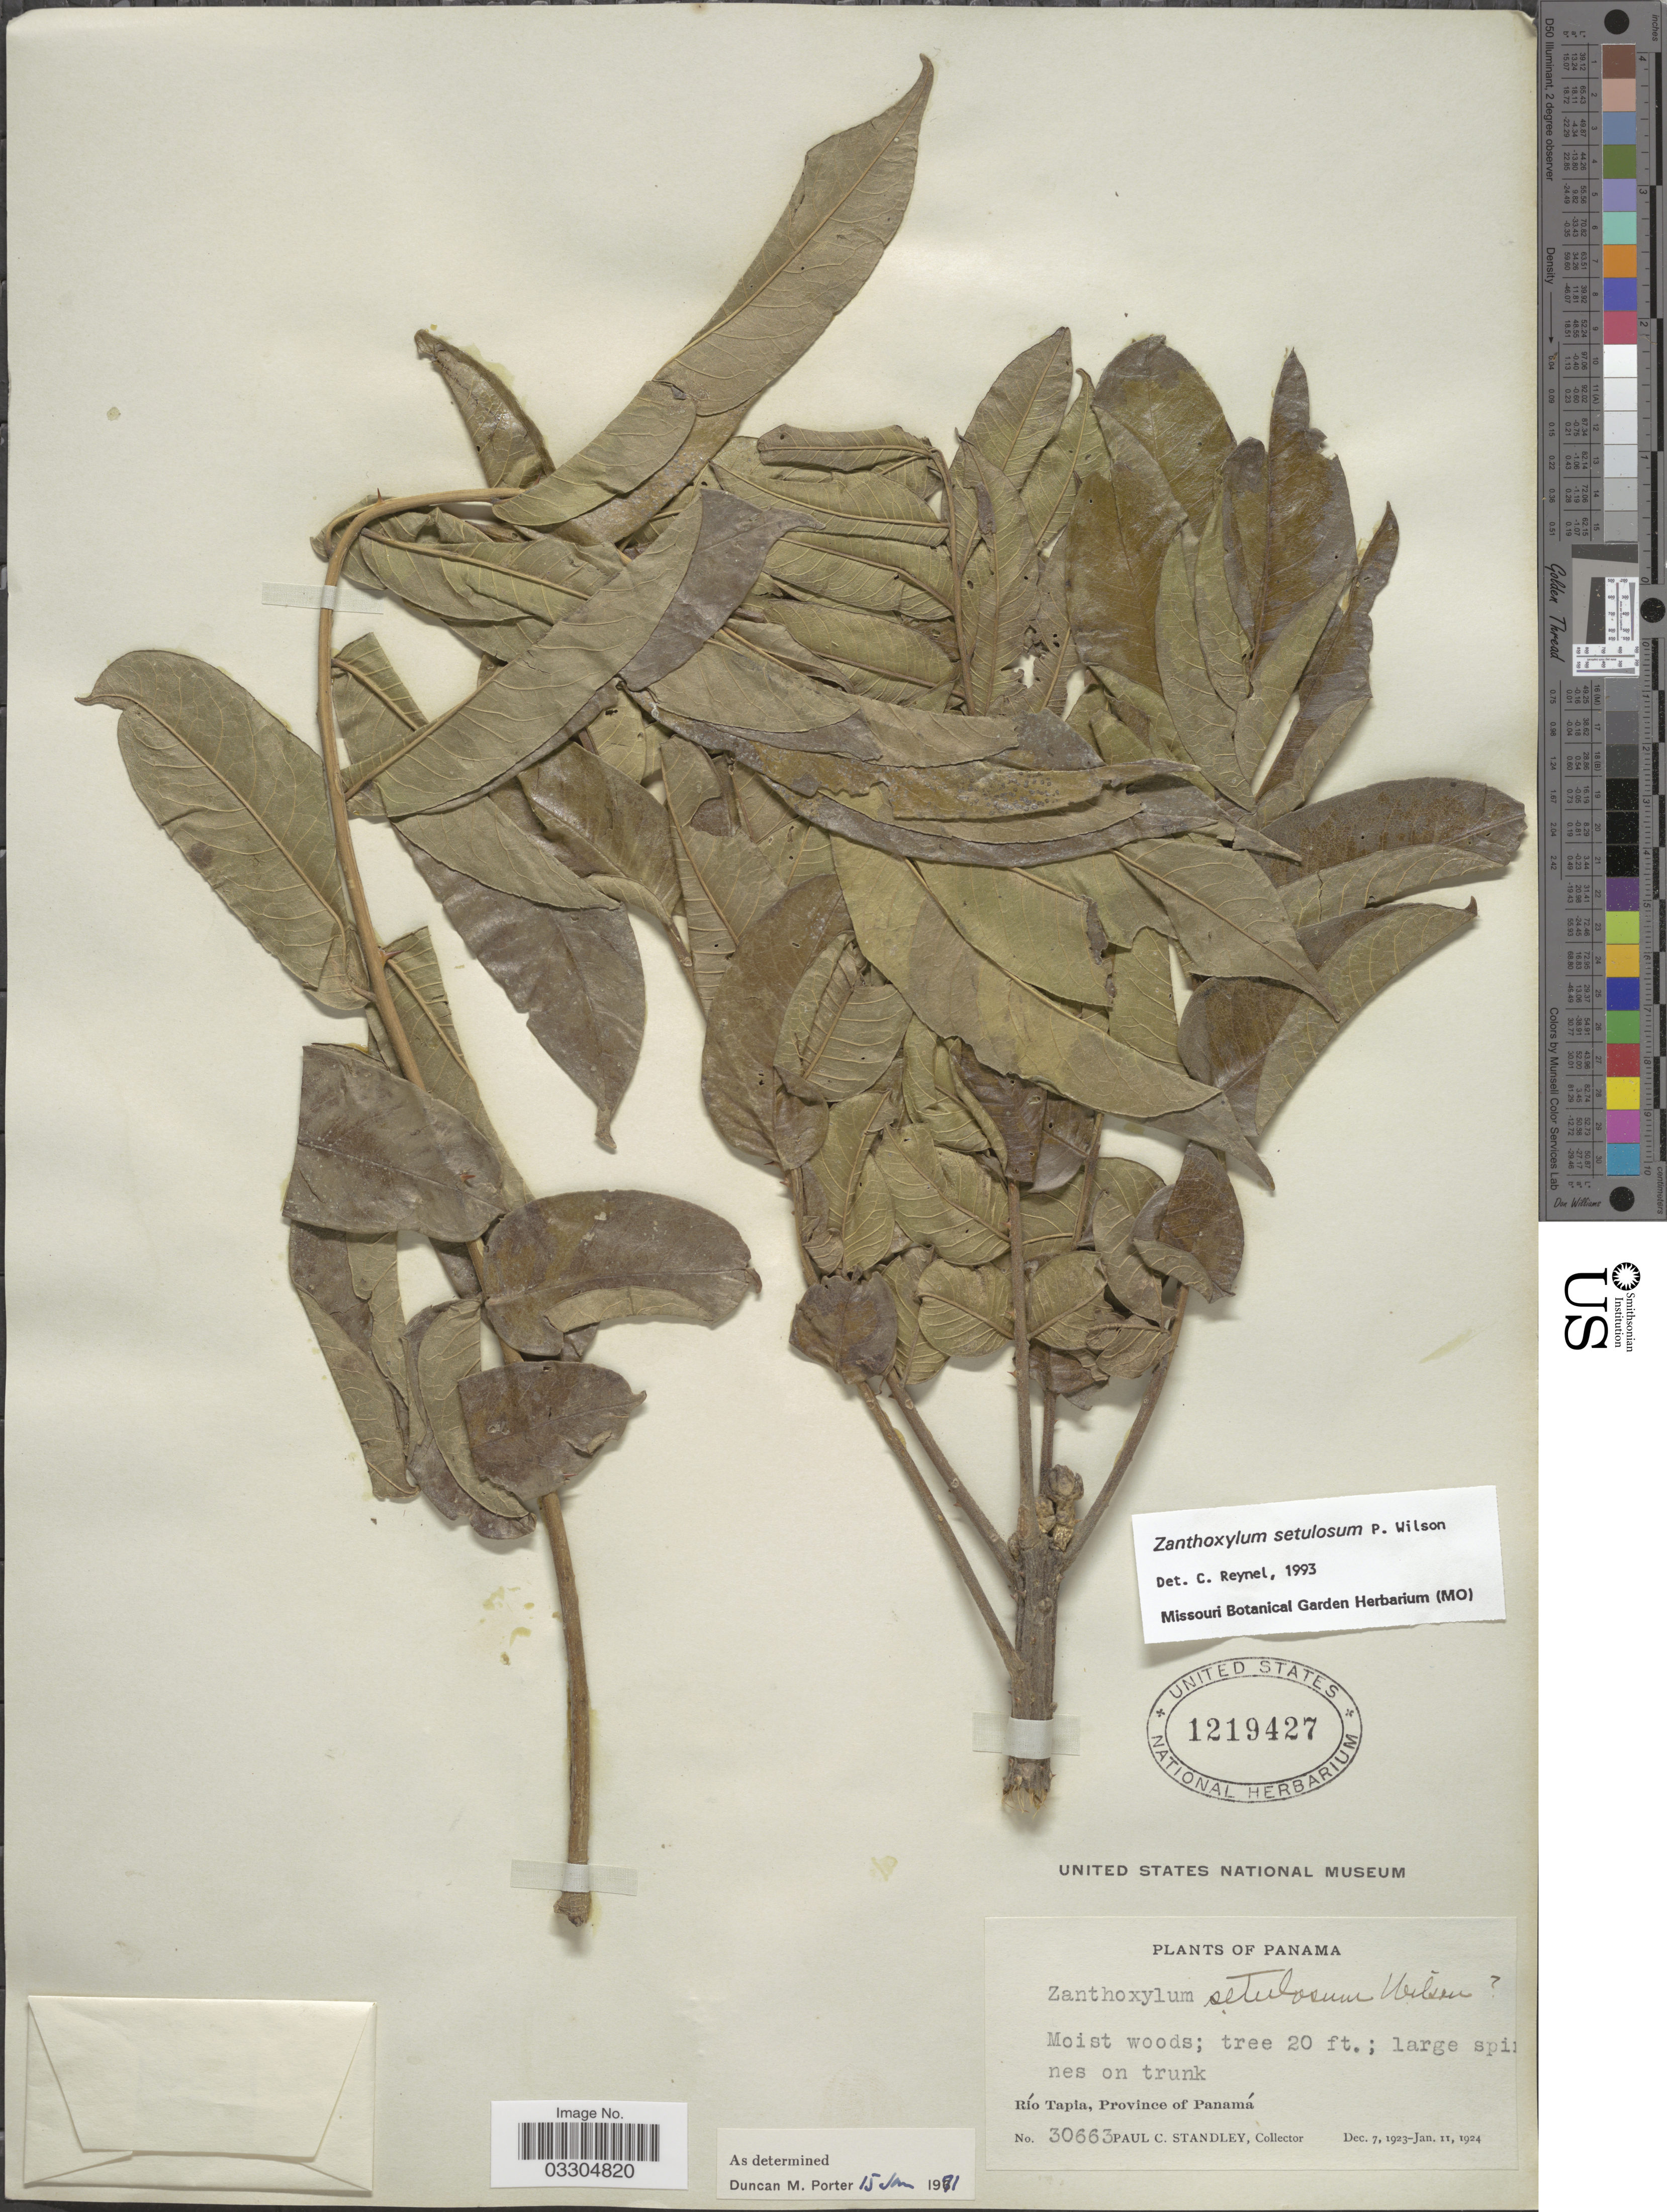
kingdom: Plantae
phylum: Tracheophyta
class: Magnoliopsida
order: Sapindales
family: Rutaceae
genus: Zanthoxylum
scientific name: Zanthoxylum setulosum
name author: P. Wilson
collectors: P. C. Standley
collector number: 30663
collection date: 1923-12-07/1924-01-11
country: Panama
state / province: Panamá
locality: Río Tapia.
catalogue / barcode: US 1219427